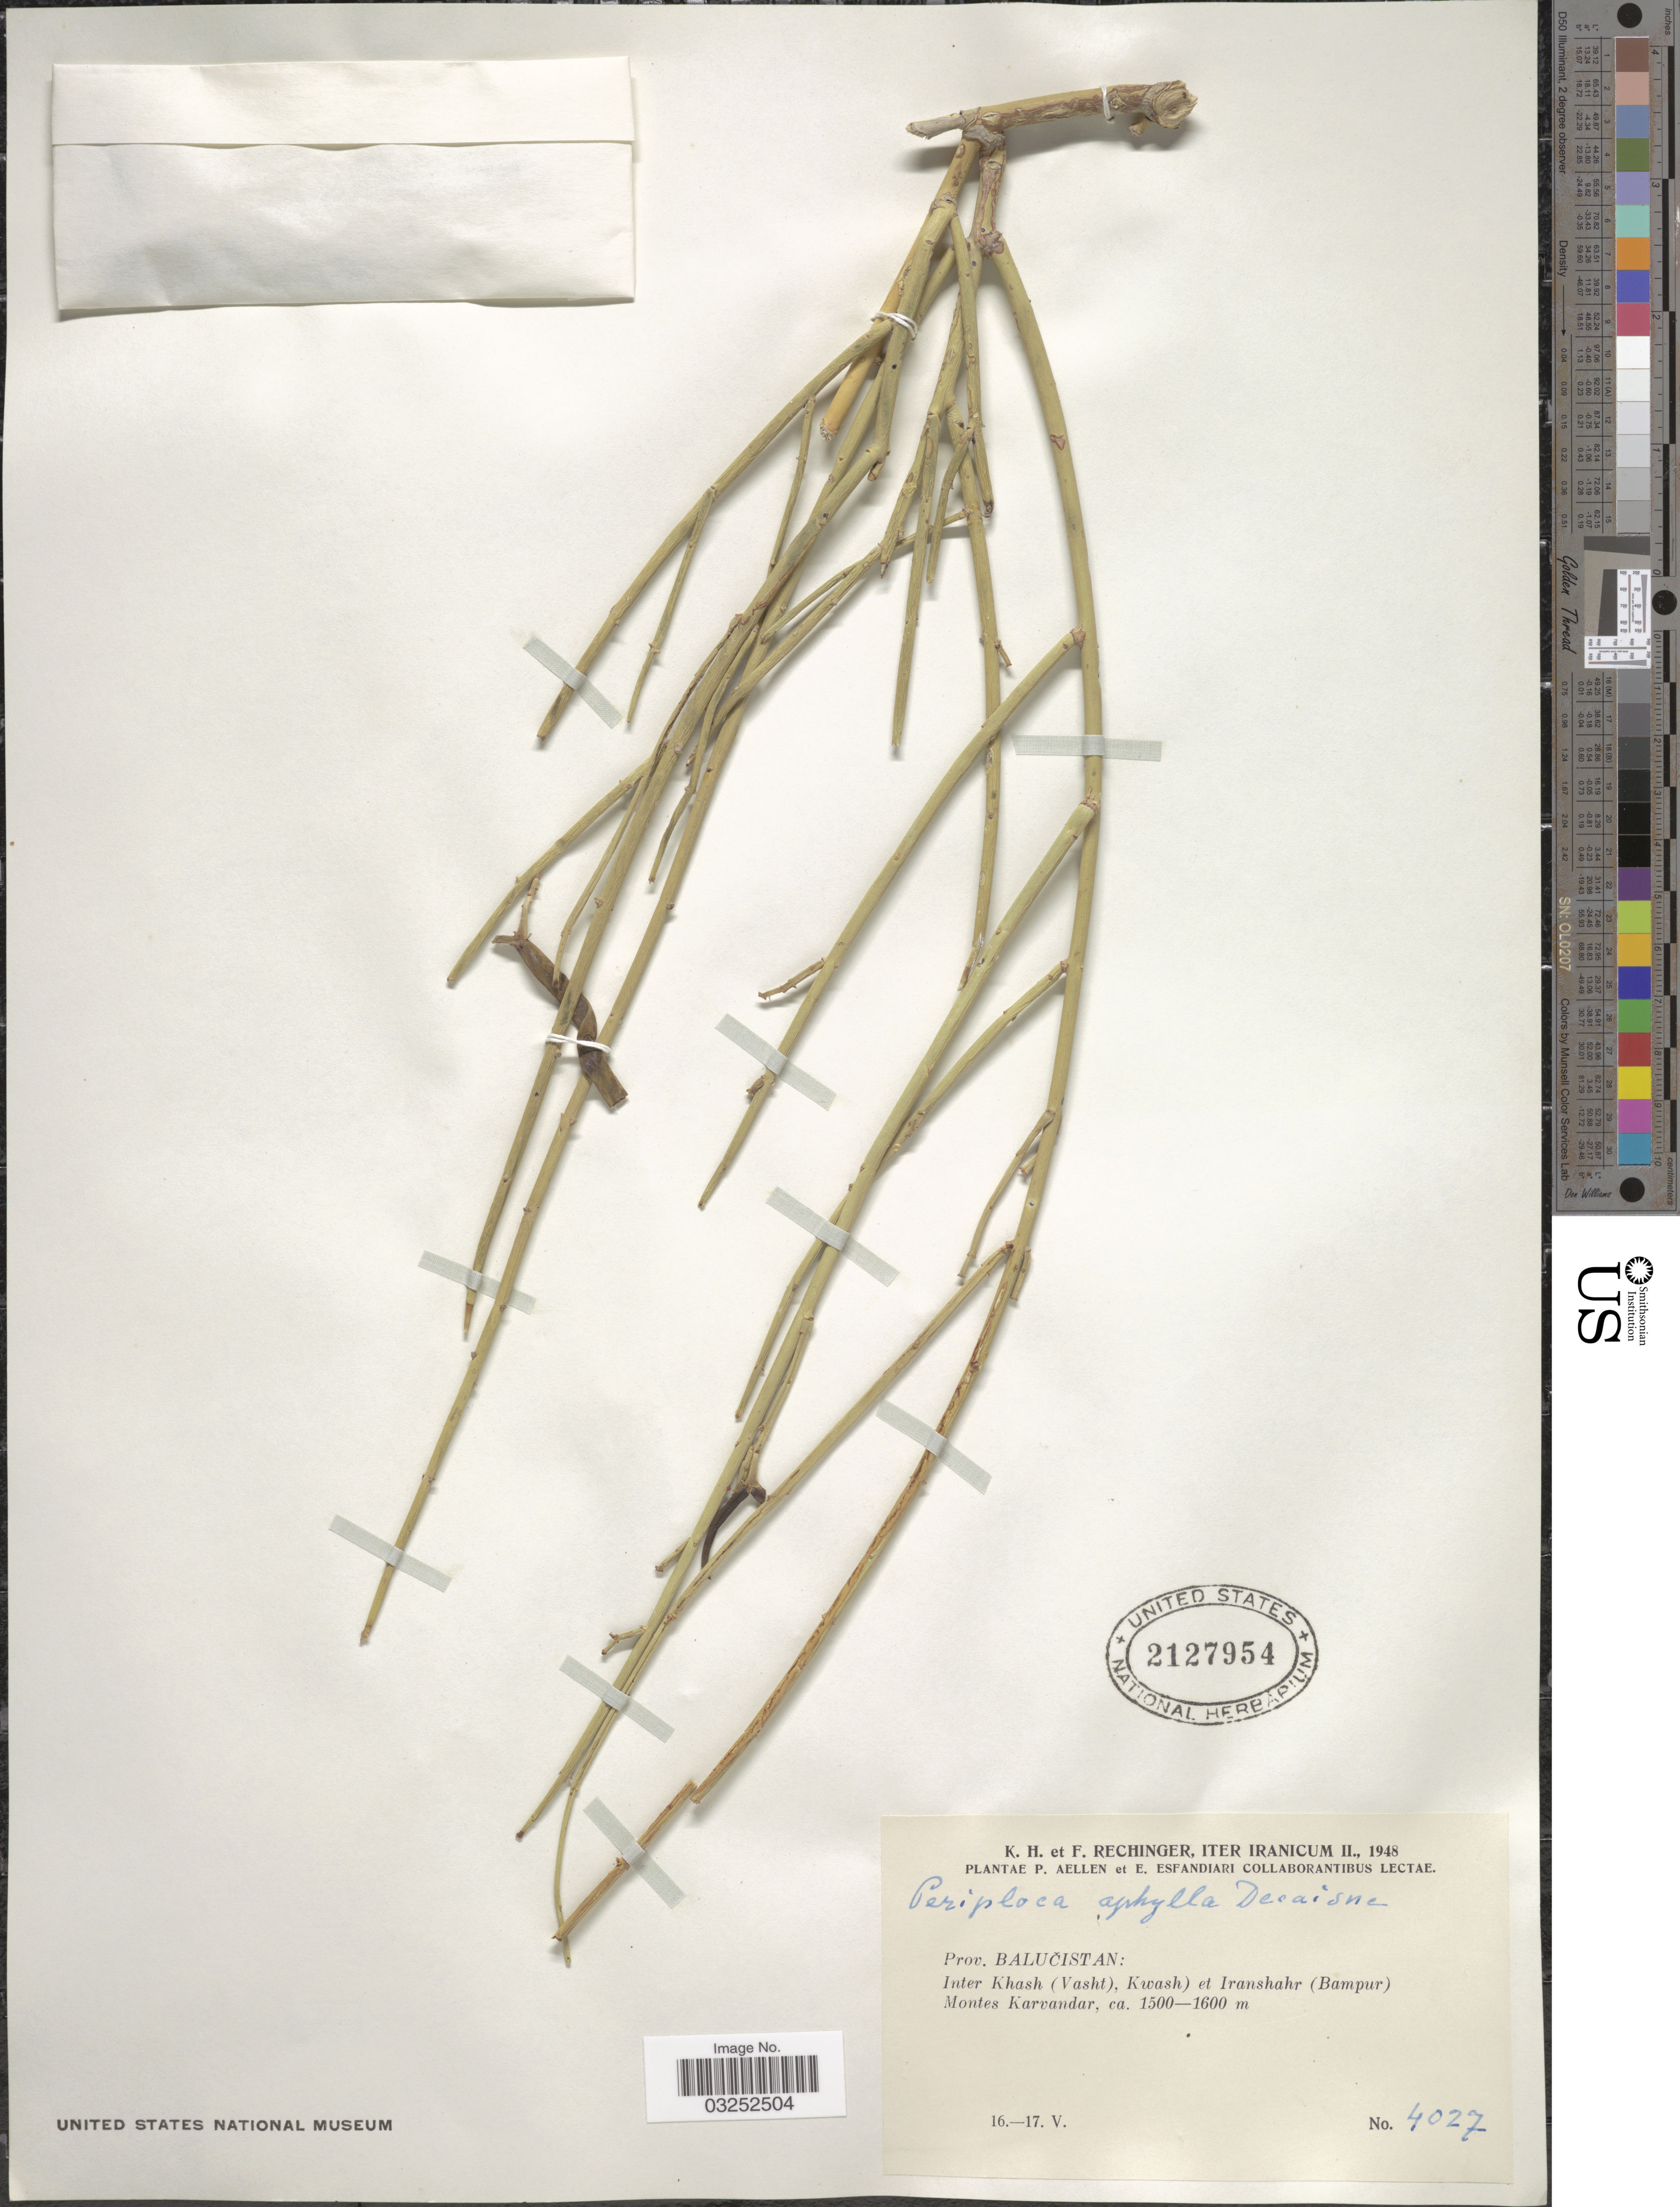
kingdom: Plantae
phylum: Tracheophyta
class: Magnoliopsida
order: Gentianales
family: Apocynaceae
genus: Periploca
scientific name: Periploca aphylla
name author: Decne.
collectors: K. H. Rechinger & F. Rechinger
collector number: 4027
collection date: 1948-05-16/1948-05-17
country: Iran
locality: Iter Iranicum. Prov. Balucistan: Inter Khash (Vasht), Kwash) et Iranshahr (Bampur), Montes Karvandar.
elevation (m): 1500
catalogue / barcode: US 2127954